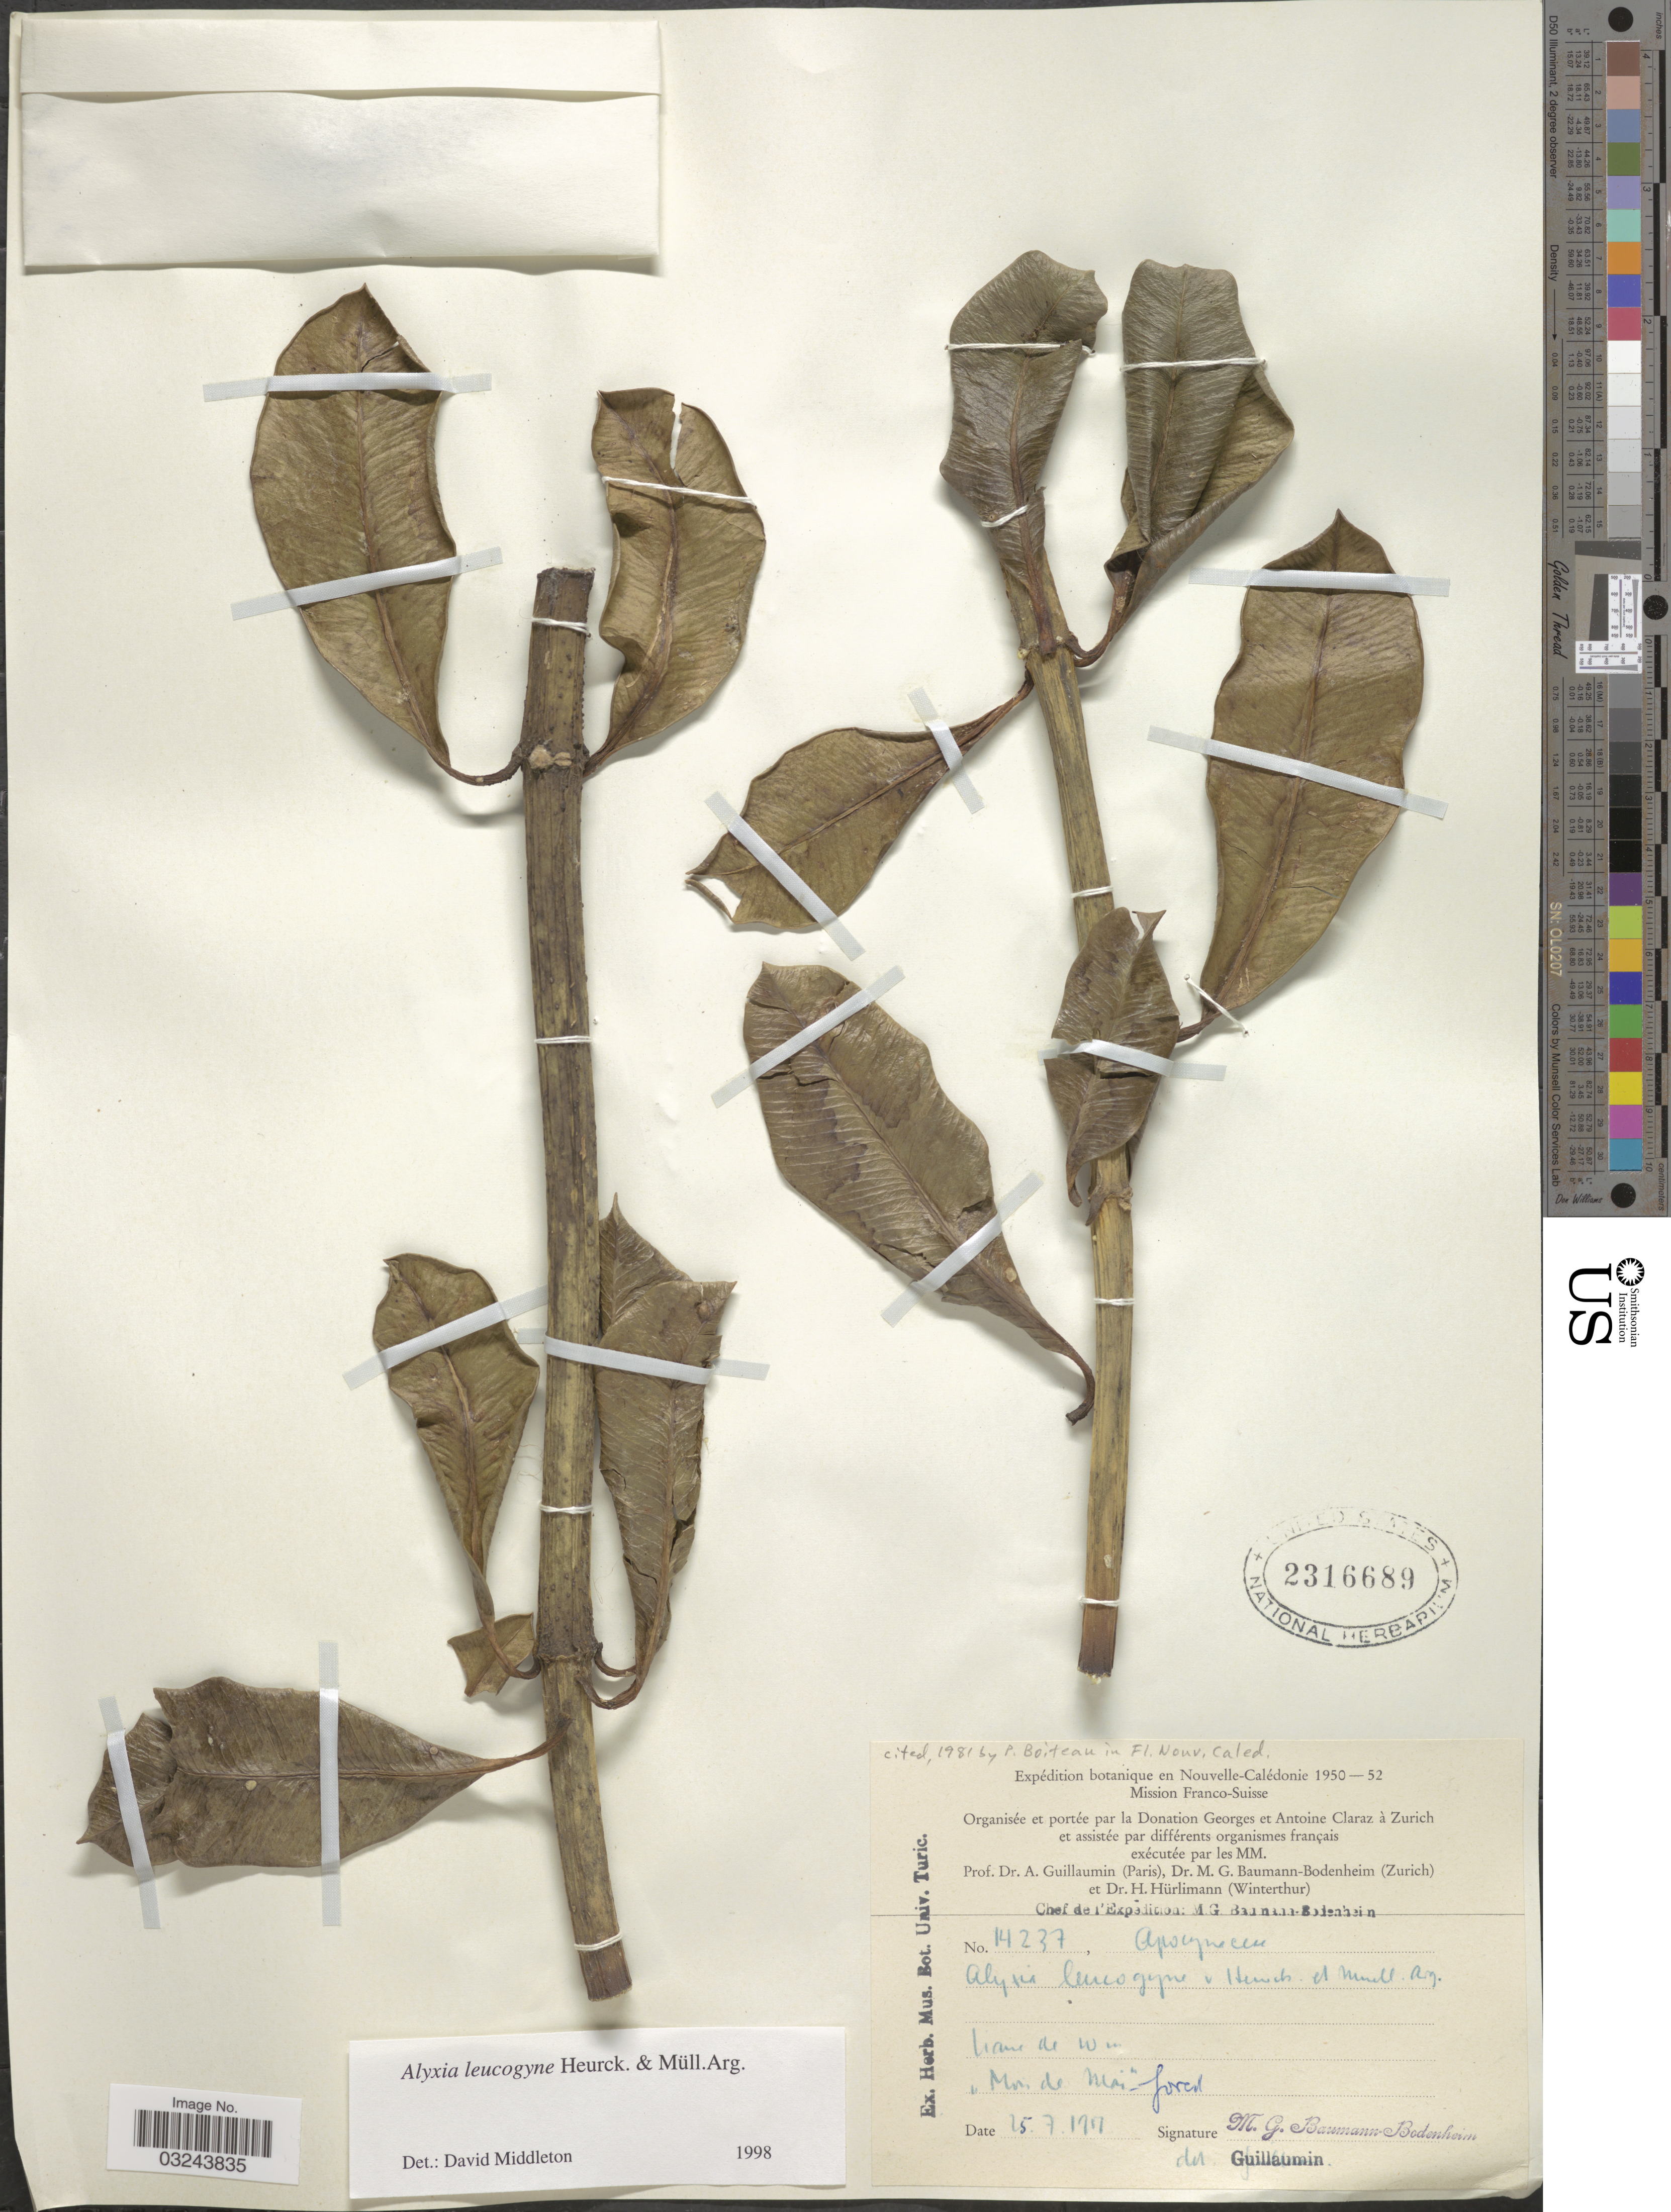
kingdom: Plantae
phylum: Tracheophyta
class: Magnoliopsida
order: Gentianales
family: Apocynaceae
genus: Alyxia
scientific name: Alyxia leucogyne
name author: Van Heurck & Müll. Arg.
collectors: M. G. Baumann-Bodenheim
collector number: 14237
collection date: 1951-07-25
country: New Caledonia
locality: Nouvelle-Calédonie. "Mois de Mai" - forest.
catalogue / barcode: US 2316689